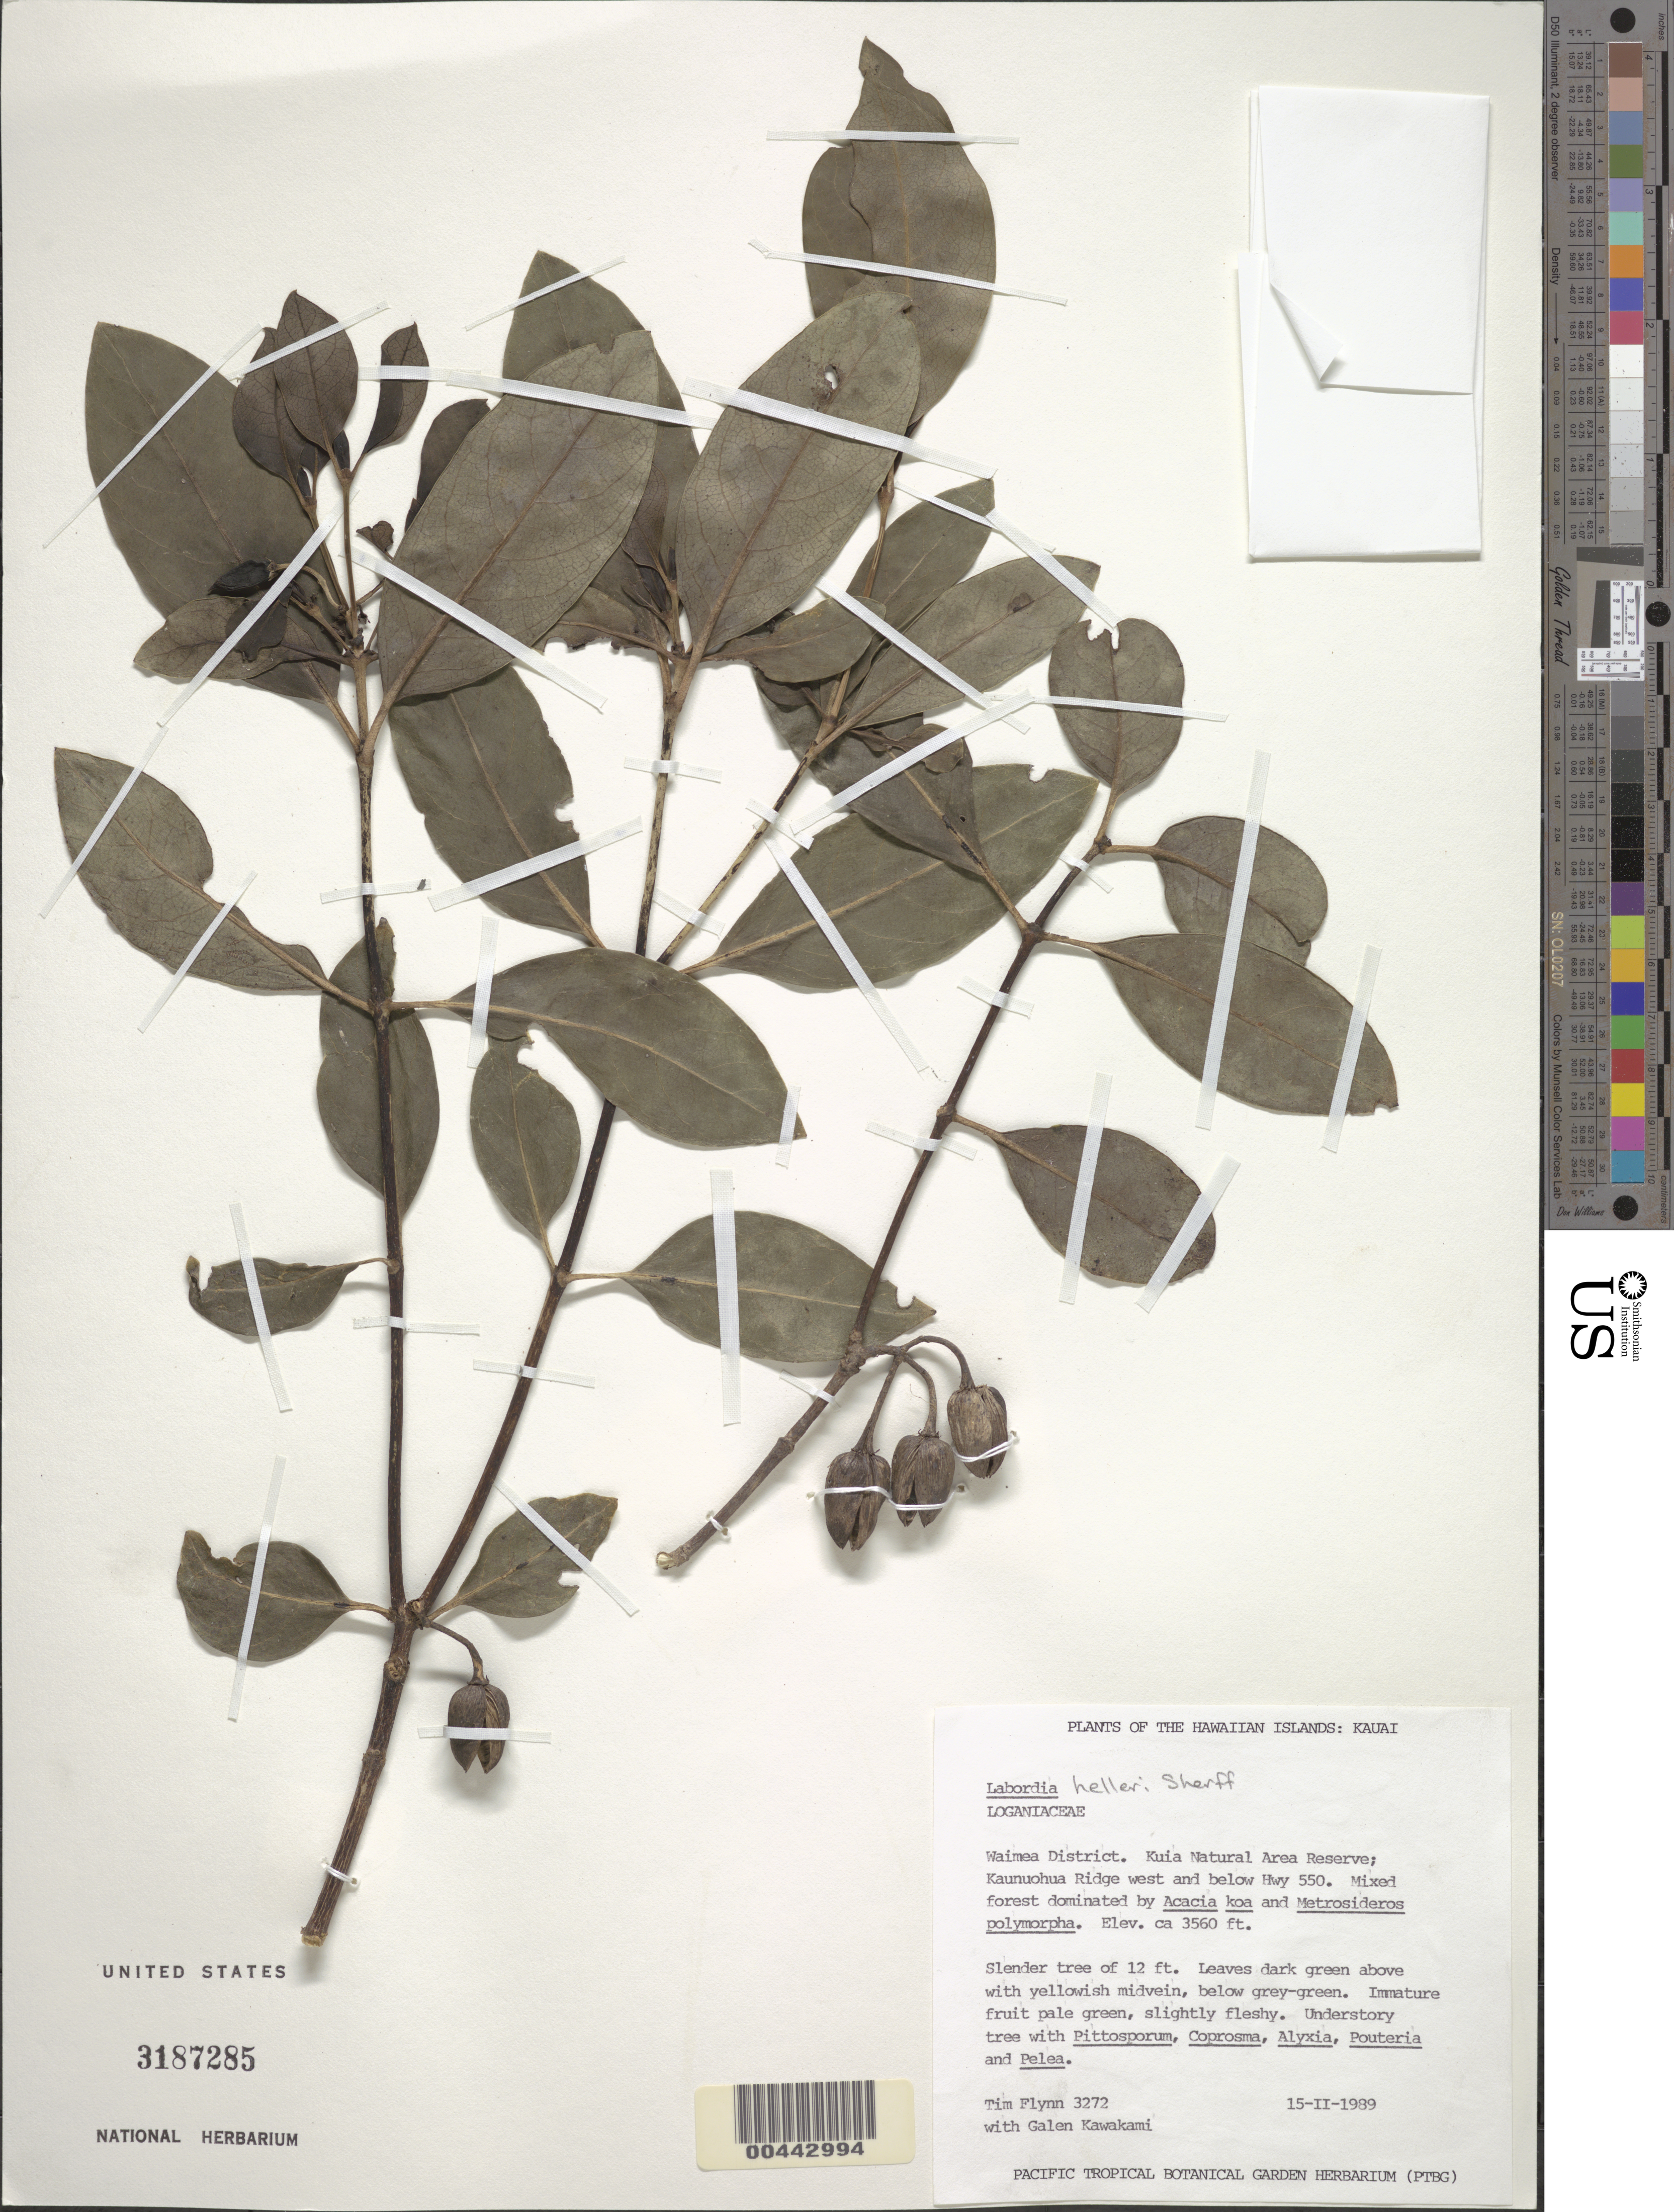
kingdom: Plantae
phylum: Tracheophyta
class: Magnoliopsida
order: Gentianales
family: Loganiaceae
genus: Geniostoma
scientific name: Geniostoma helleri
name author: (Sherff) Byng & Christenh.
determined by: Wagner, W. L., (BOT), Smithsonian Institution - National Museum of Natural History (UNITED STATES)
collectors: T. W. Flynn & G. Kawakami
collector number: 3272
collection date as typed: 15 Feb 1989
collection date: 1989-02-15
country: United States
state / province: Hawaii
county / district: Kauai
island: Kaua'i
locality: Waimea District. Kuia Natural Area Reserve; Kaunuohua Ridge west and below Hwy 550.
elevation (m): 1085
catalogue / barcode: US 3187285